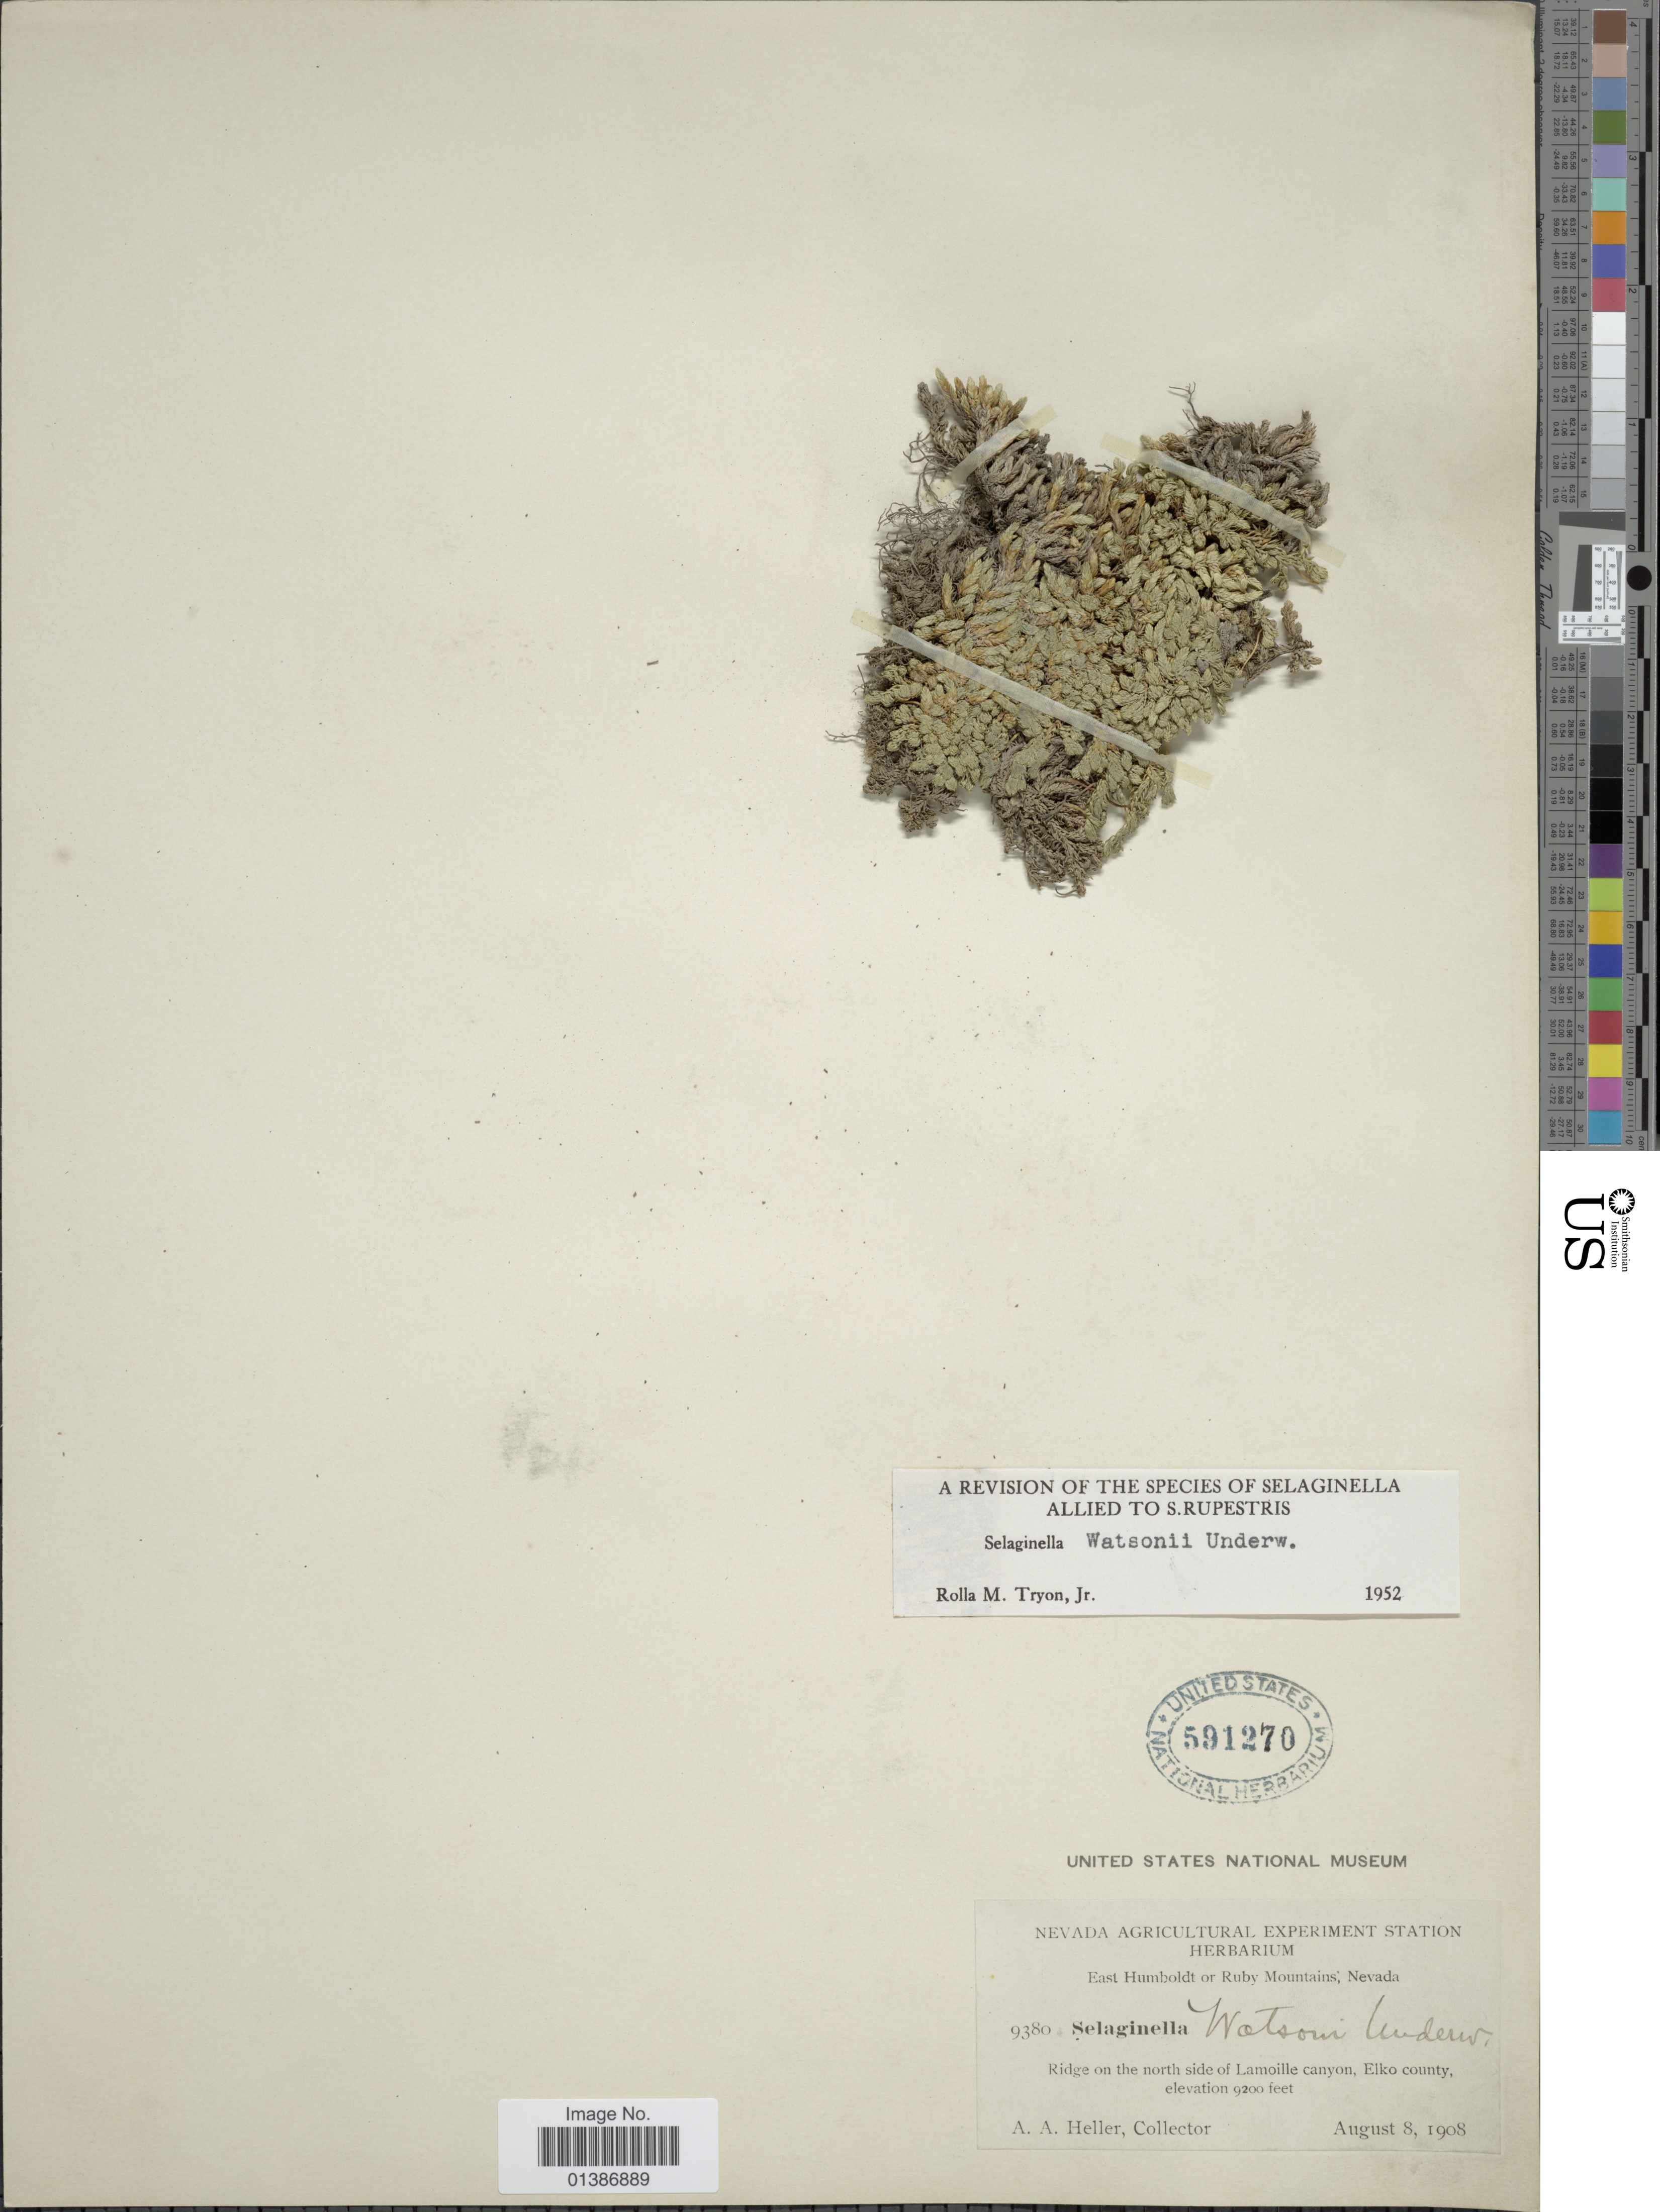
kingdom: Plantae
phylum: Tracheophyta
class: Lycopodiopsida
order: Selaginellales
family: Selaginellaceae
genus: Selaginella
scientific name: Selaginella watsonii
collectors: A. A. Heller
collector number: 9380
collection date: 1908-08-08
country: United States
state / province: Nevada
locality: East Humboldt or Ruby Mountains. Ridge on the north side of Lamoille canyon, Elko county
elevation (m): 2804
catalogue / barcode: US 591270